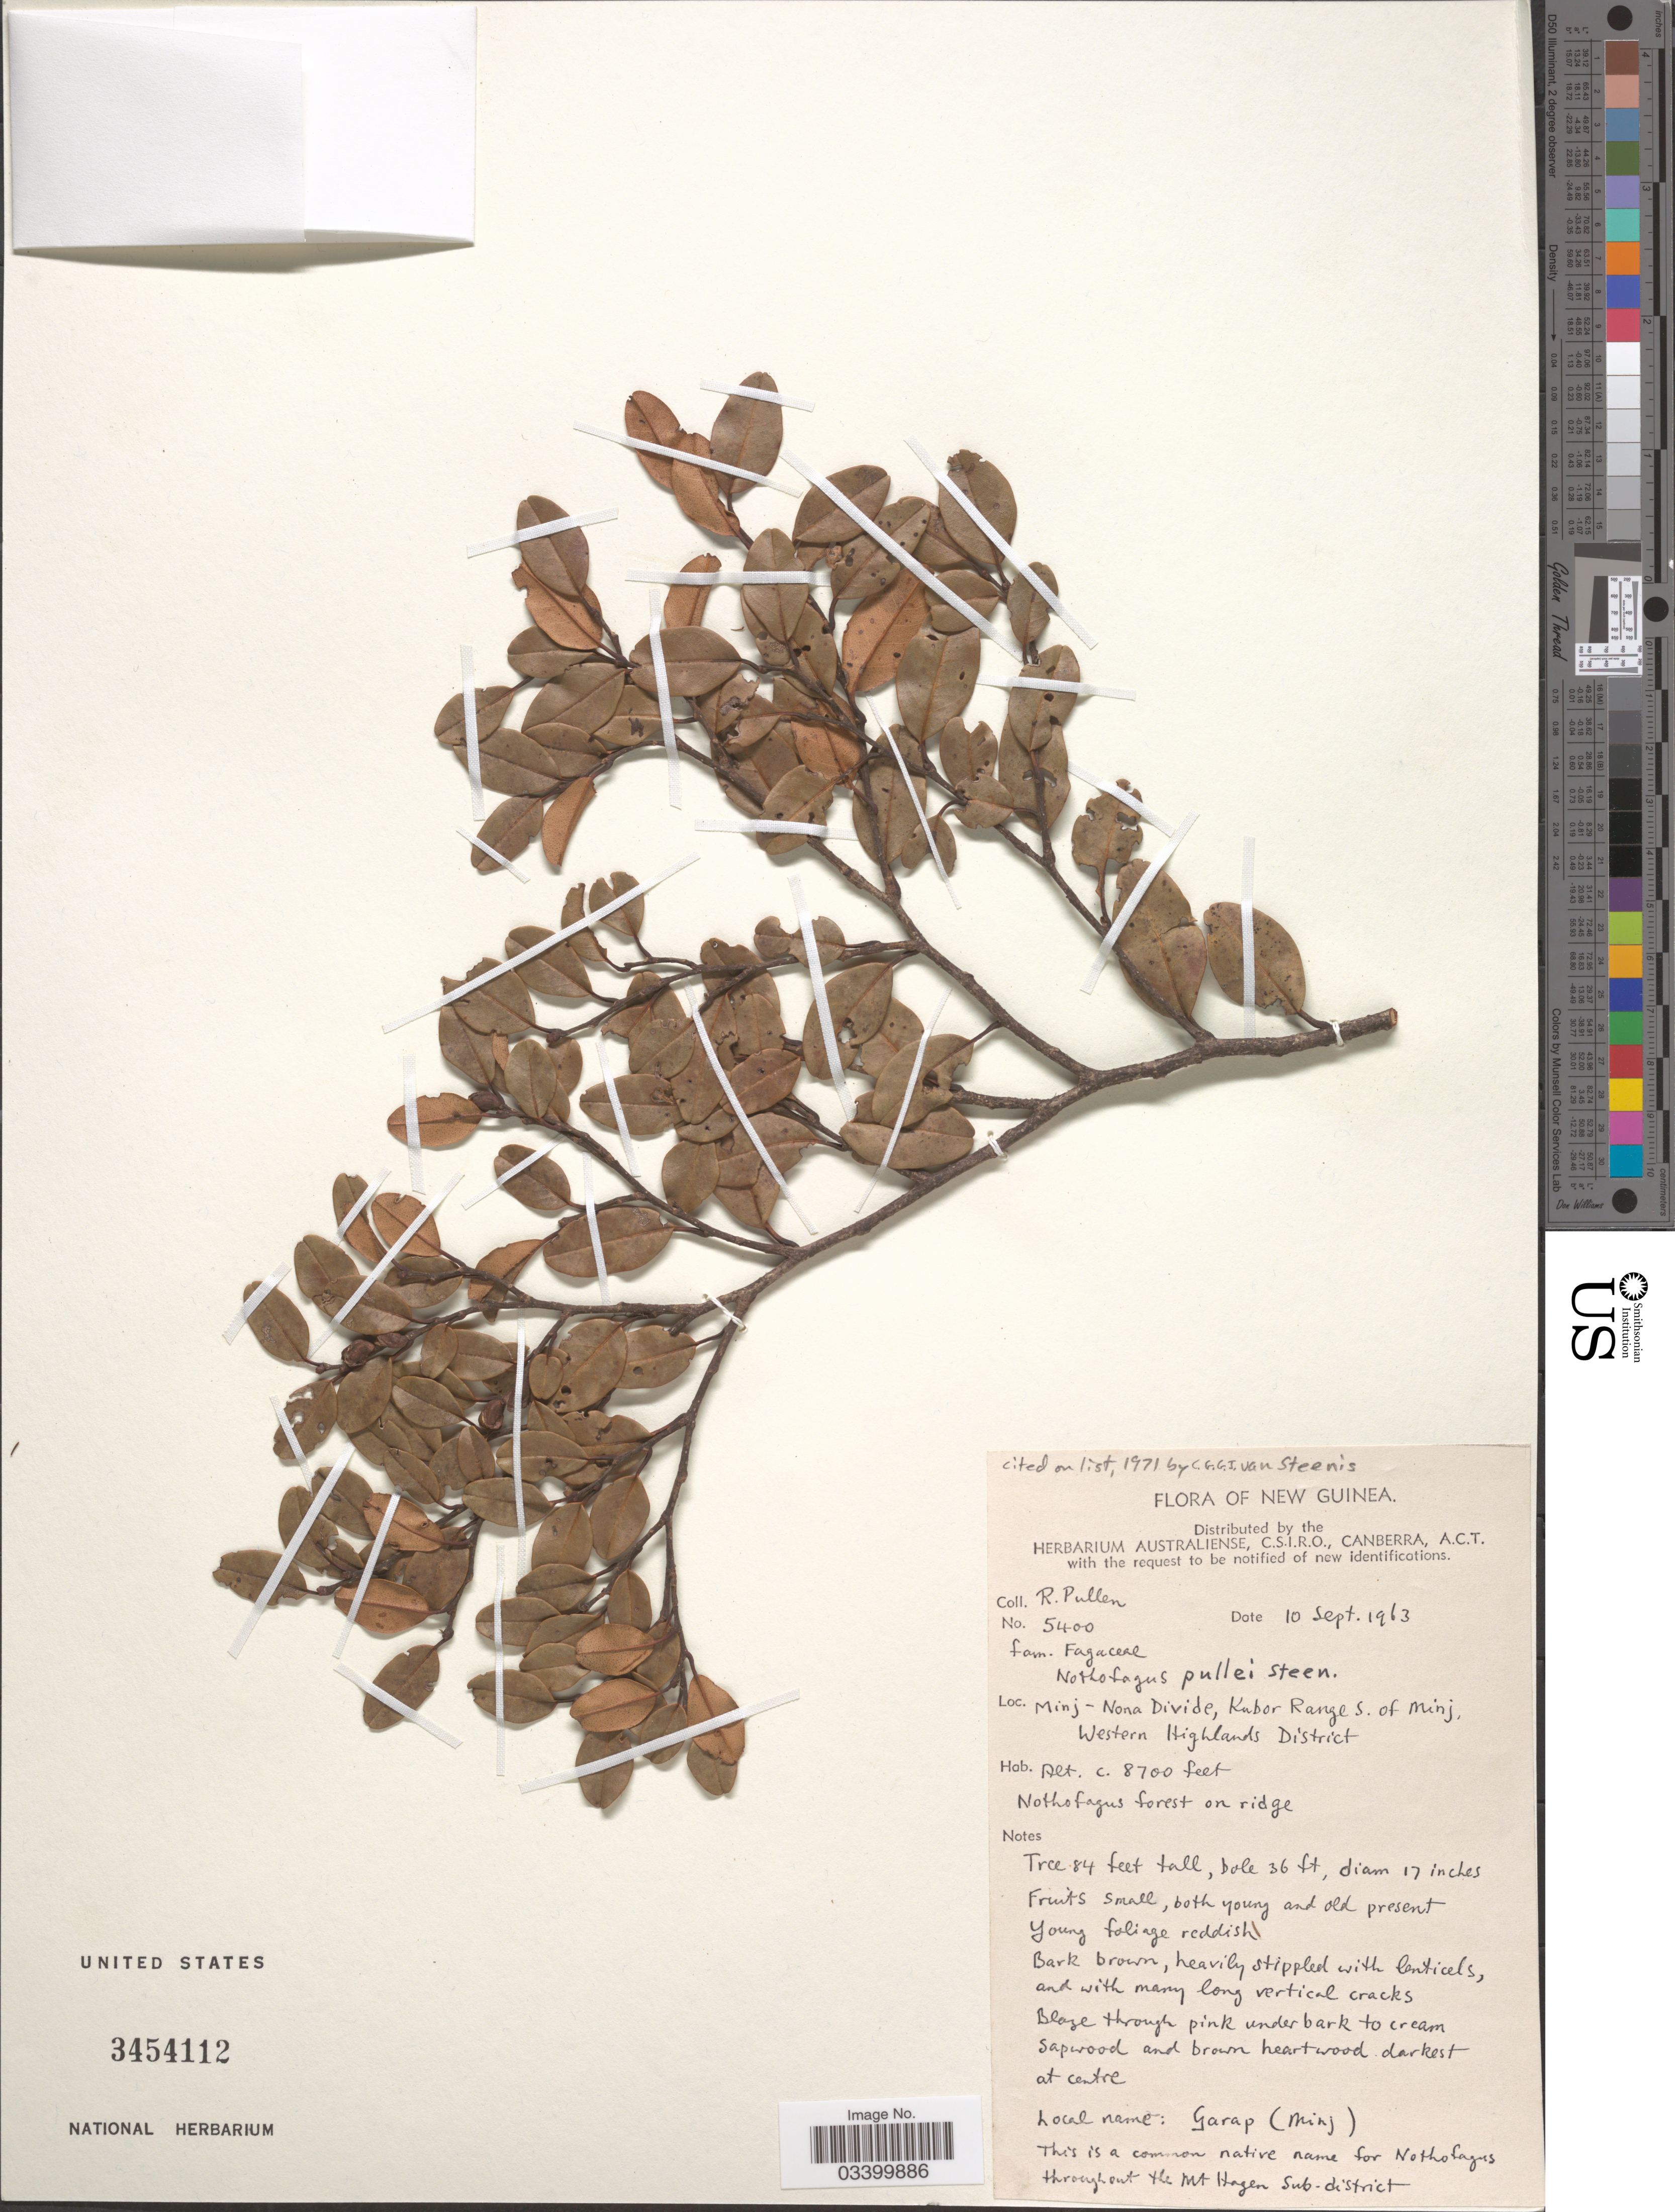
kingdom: Plantae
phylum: Tracheophyta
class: Magnoliopsida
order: Fagales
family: Nothofagaceae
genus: Nothofagus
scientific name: Nothofagus pullei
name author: Steenis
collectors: R. Pullen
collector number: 5400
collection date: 1913-09-10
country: Papua New Guinea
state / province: Western Highlands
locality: New Guinea. Minj-Nono Divide, Kubor Range S. of Minj. Western Highlands District.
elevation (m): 2652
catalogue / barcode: US 3454112